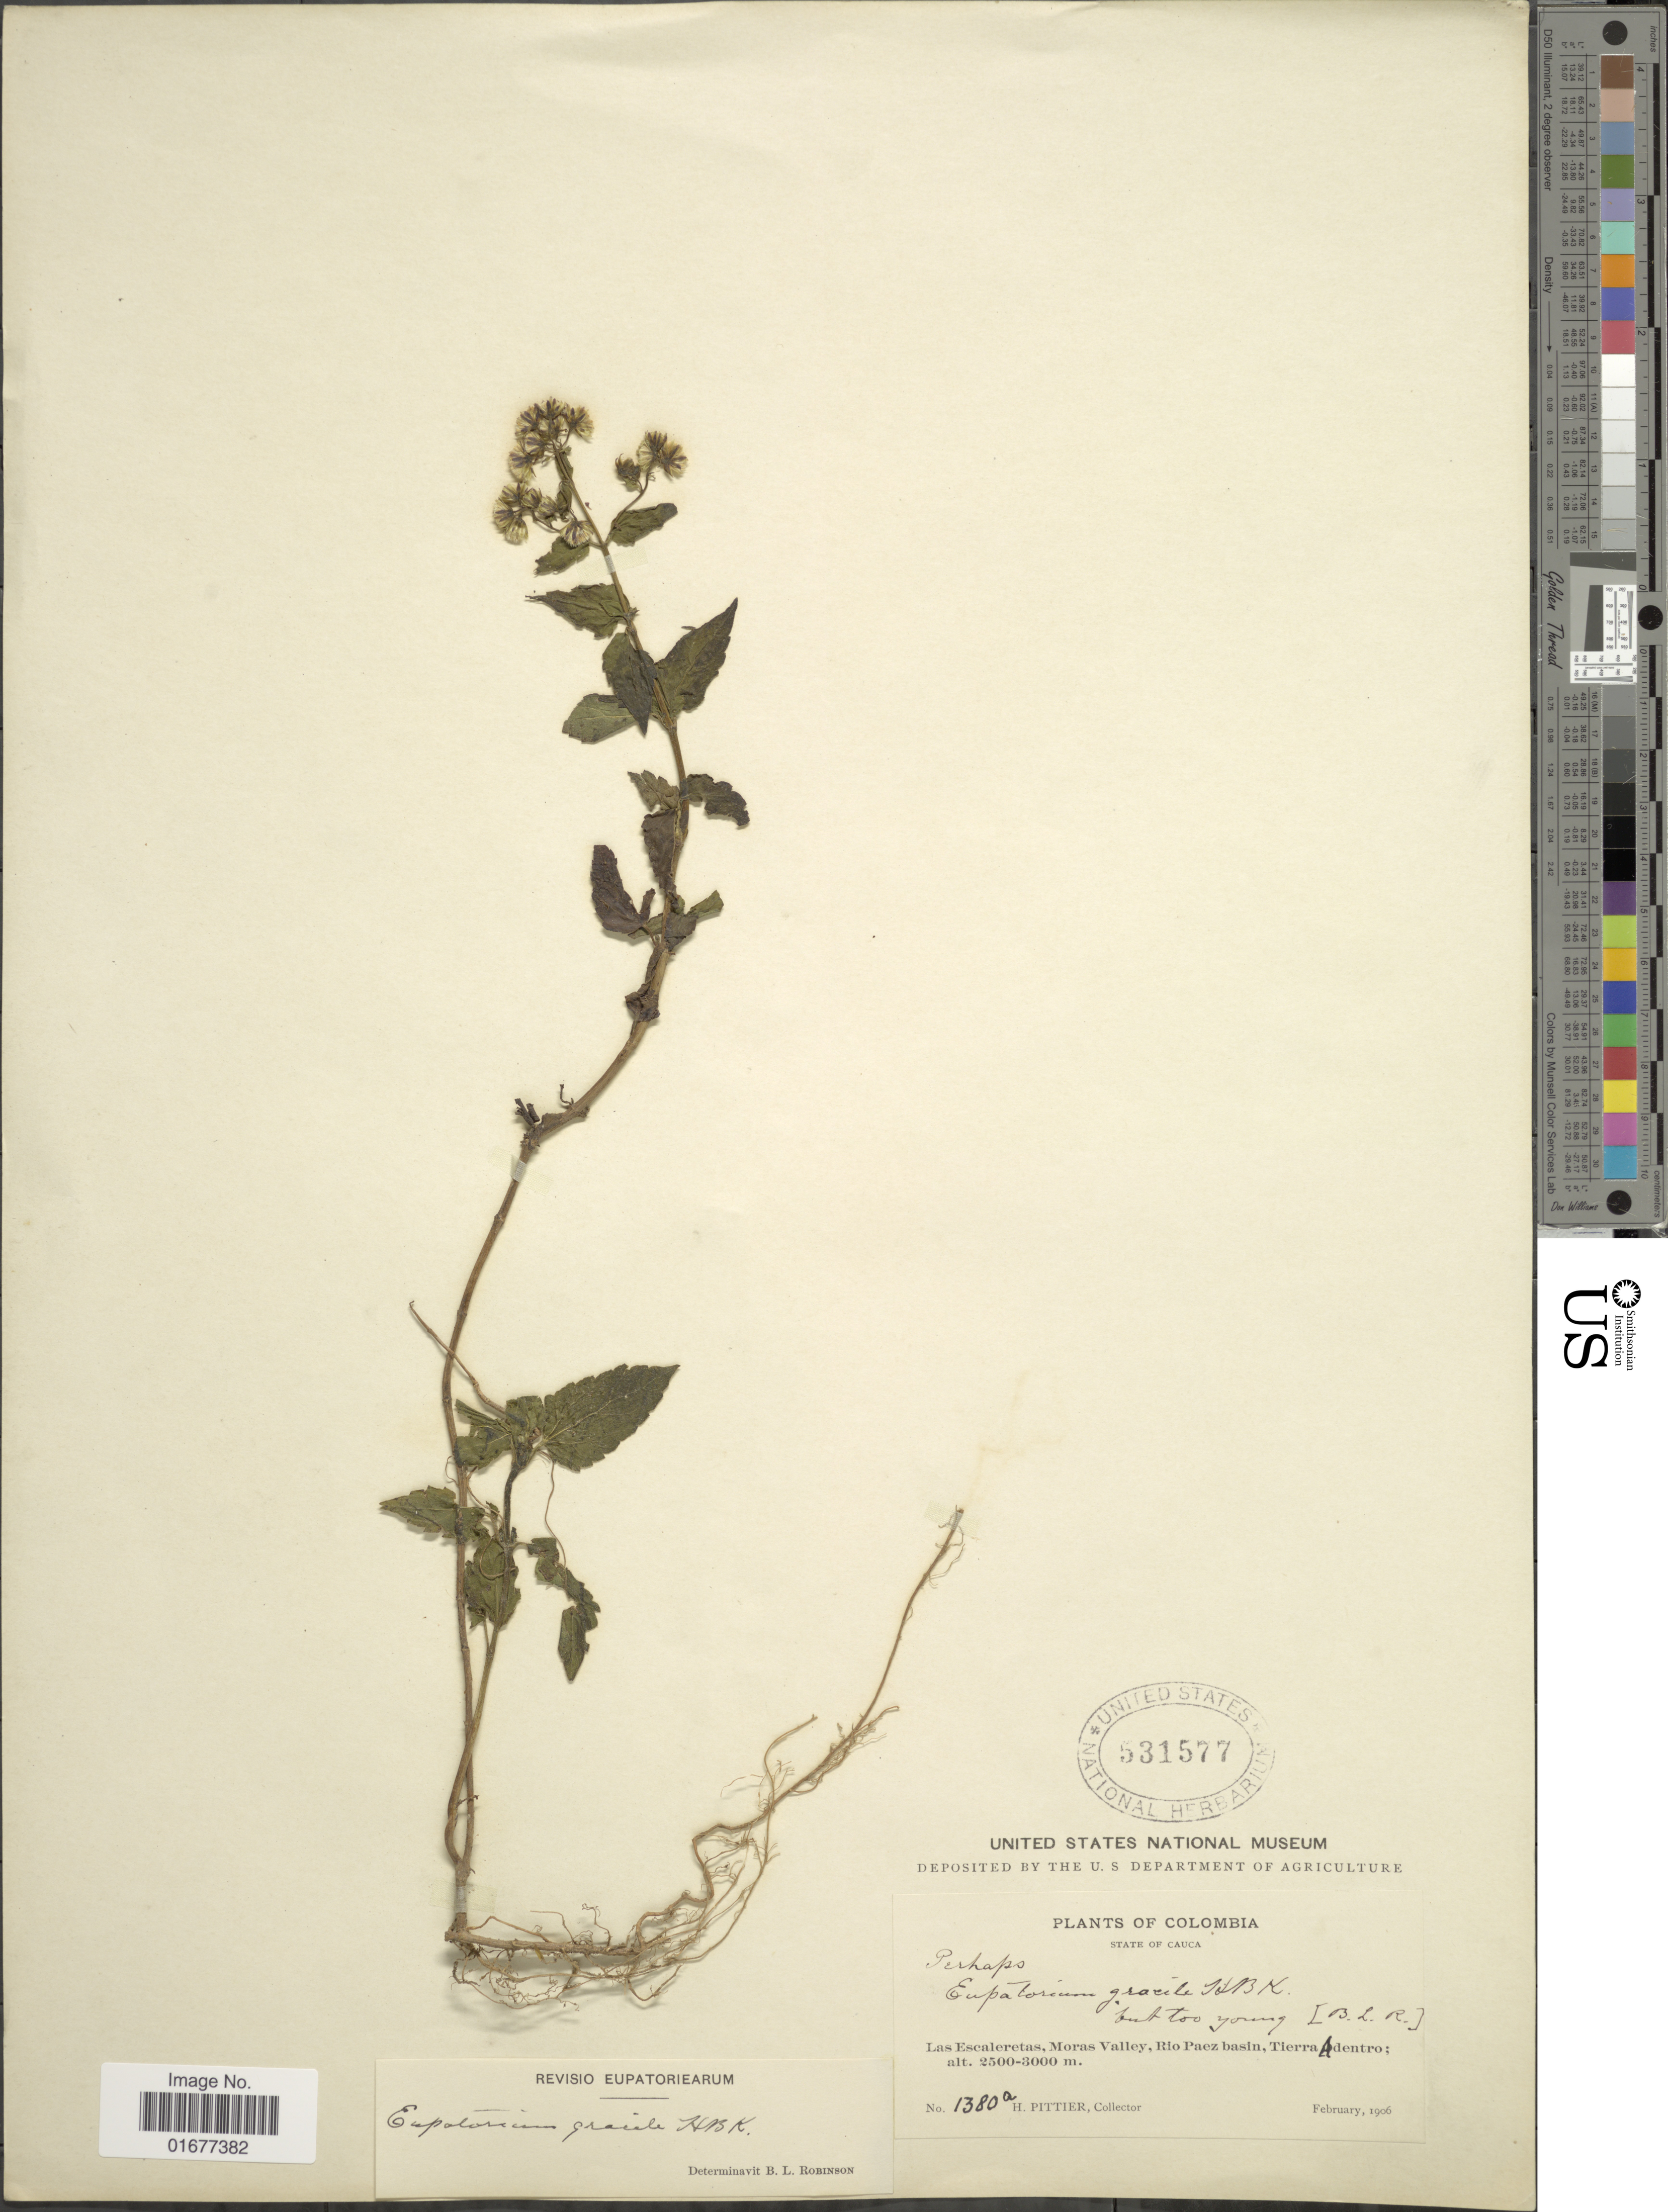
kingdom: Plantae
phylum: Tracheophyta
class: Magnoliopsida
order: Asterales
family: Asteraceae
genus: Ageratina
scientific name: Ageratina gracilis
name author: (Kunth) R.M. King & H. Rob.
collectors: H. F. Pittier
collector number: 1380a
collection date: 1906-02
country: Colombia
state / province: Cauca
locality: Las Escaleretas, Moras Valley, Rio Paez basin, Tierra Adentro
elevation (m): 2500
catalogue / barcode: US 531577